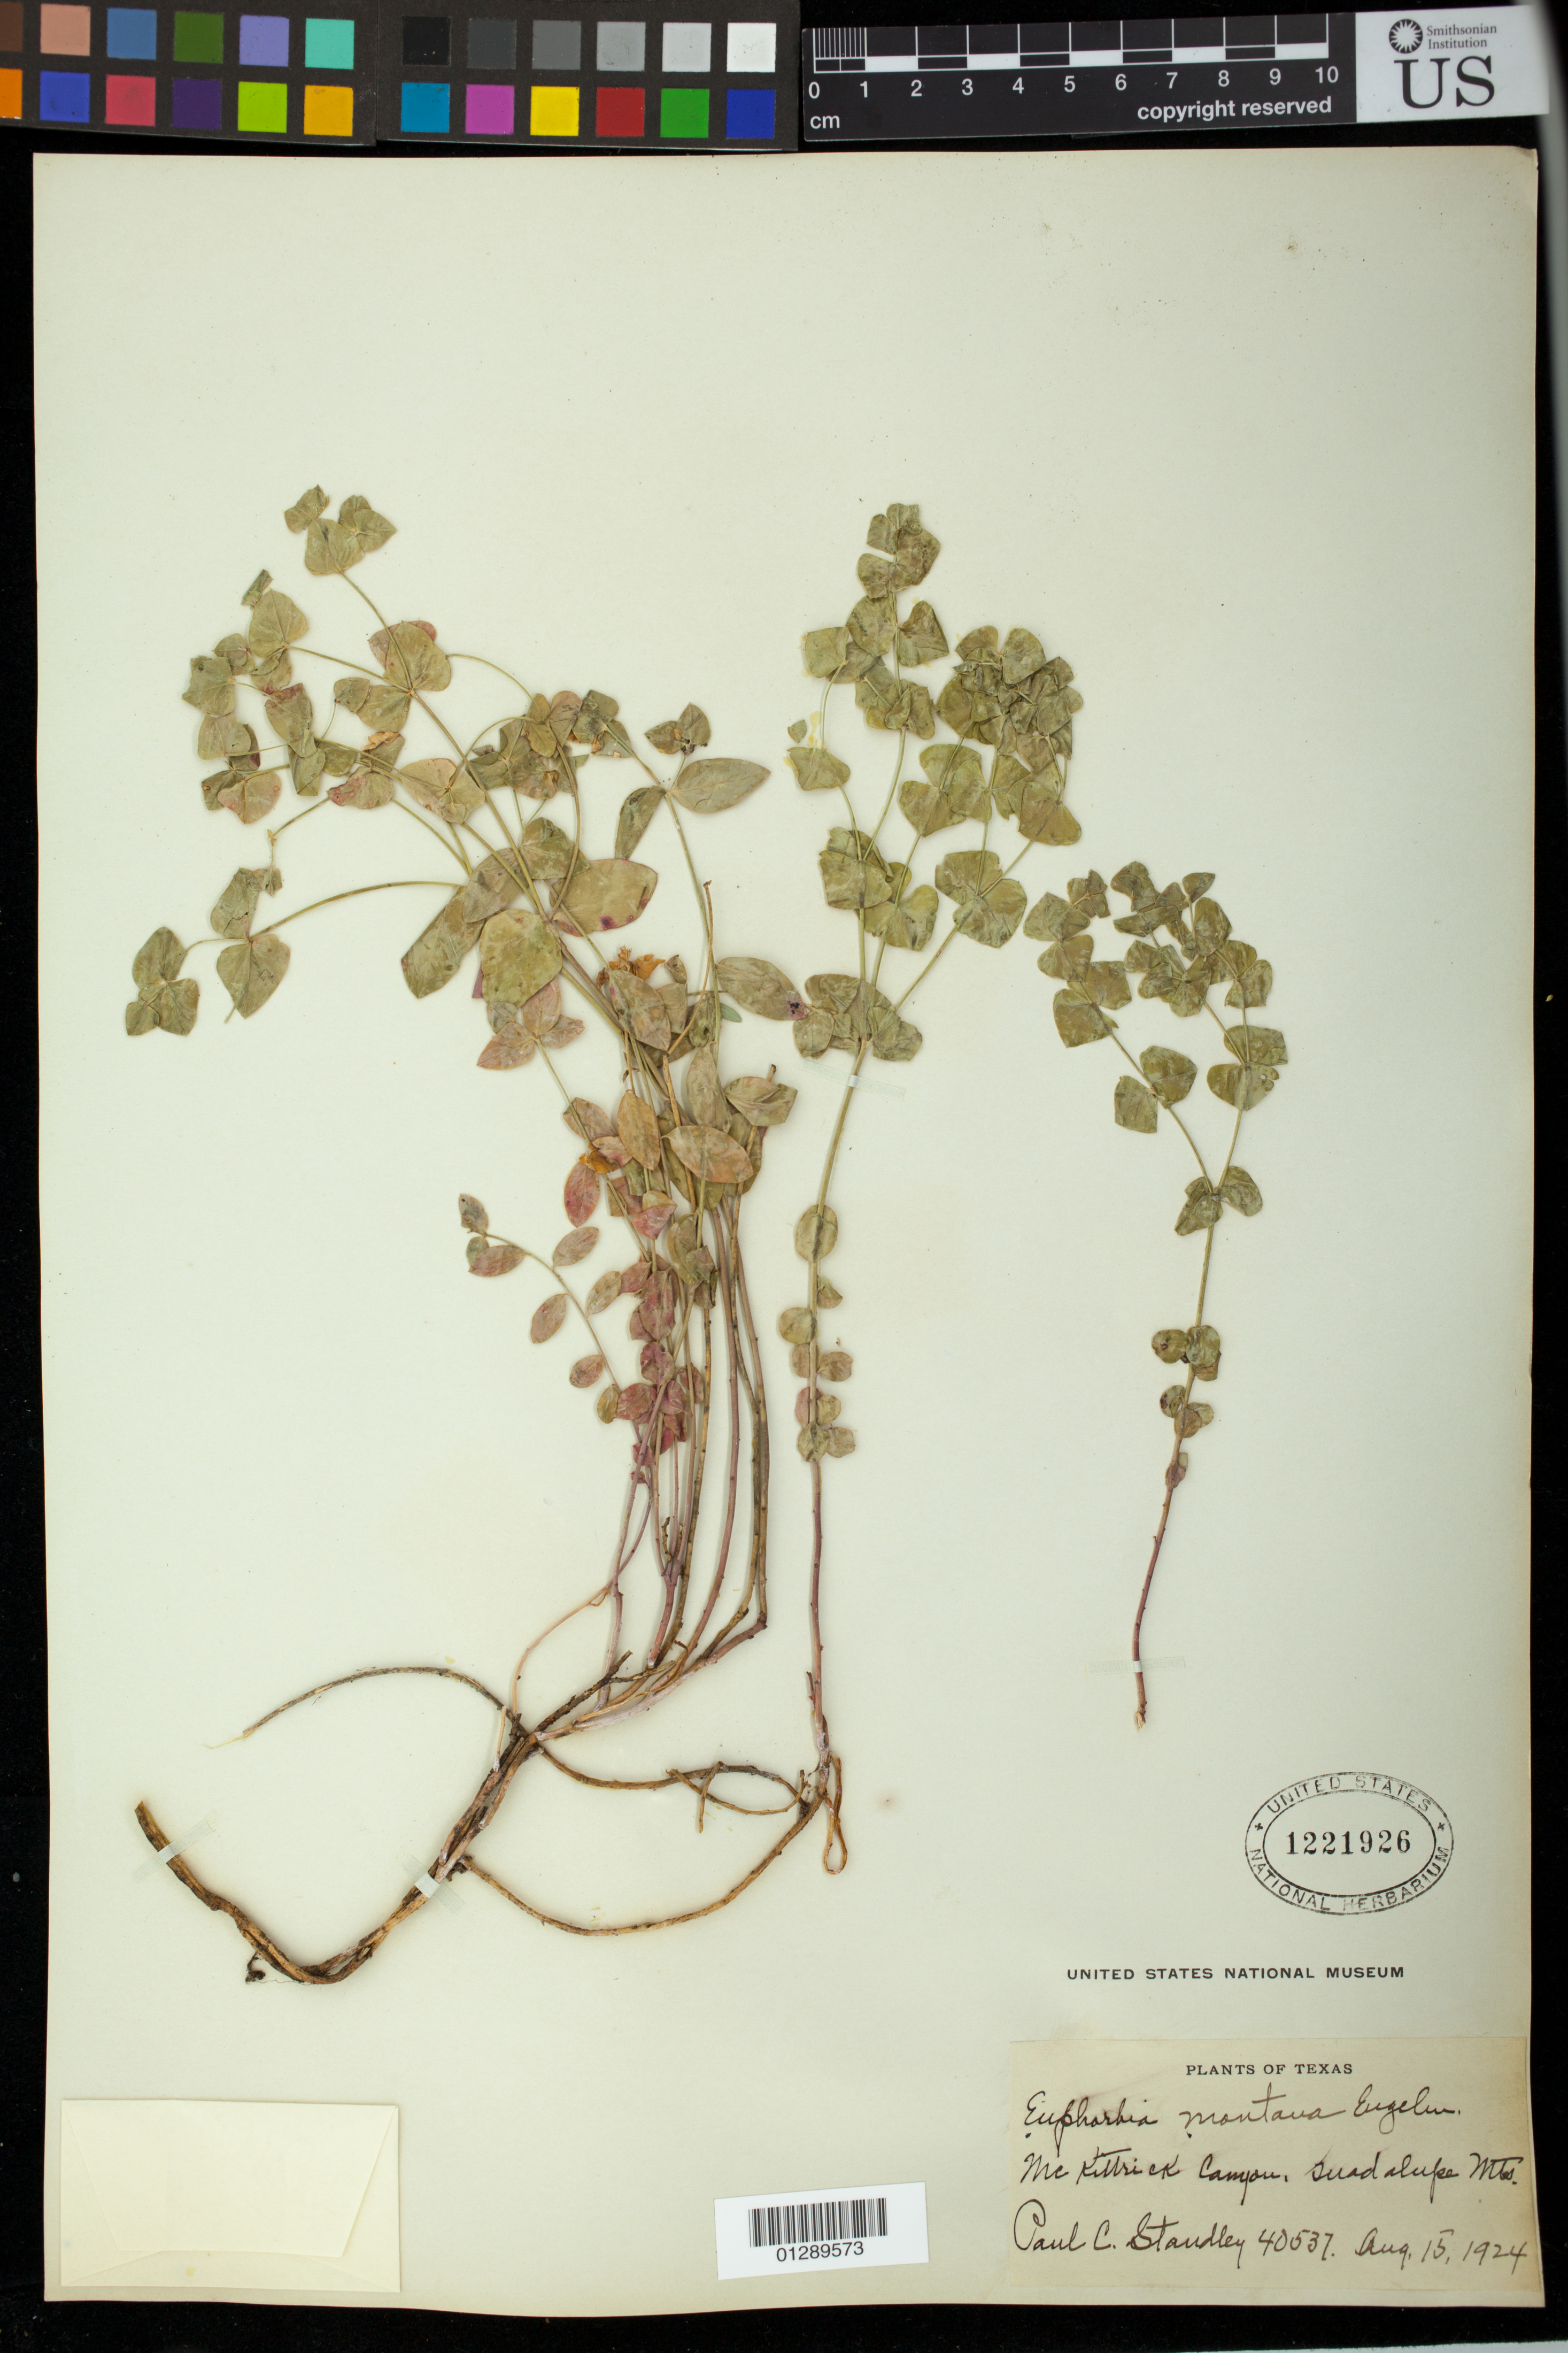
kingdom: Plantae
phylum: Tracheophyta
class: Magnoliopsida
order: Malpighiales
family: Euphorbiaceae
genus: Euphorbia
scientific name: Euphorbia brachycera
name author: Engelm. in Emory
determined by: Mayfield, M. H.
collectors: P. C. Standley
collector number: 40537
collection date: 1924-08-15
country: United States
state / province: Texas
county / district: Culberson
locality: Mc Kittrick Canyon, Guadalupe Mts.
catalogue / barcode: US 1221926